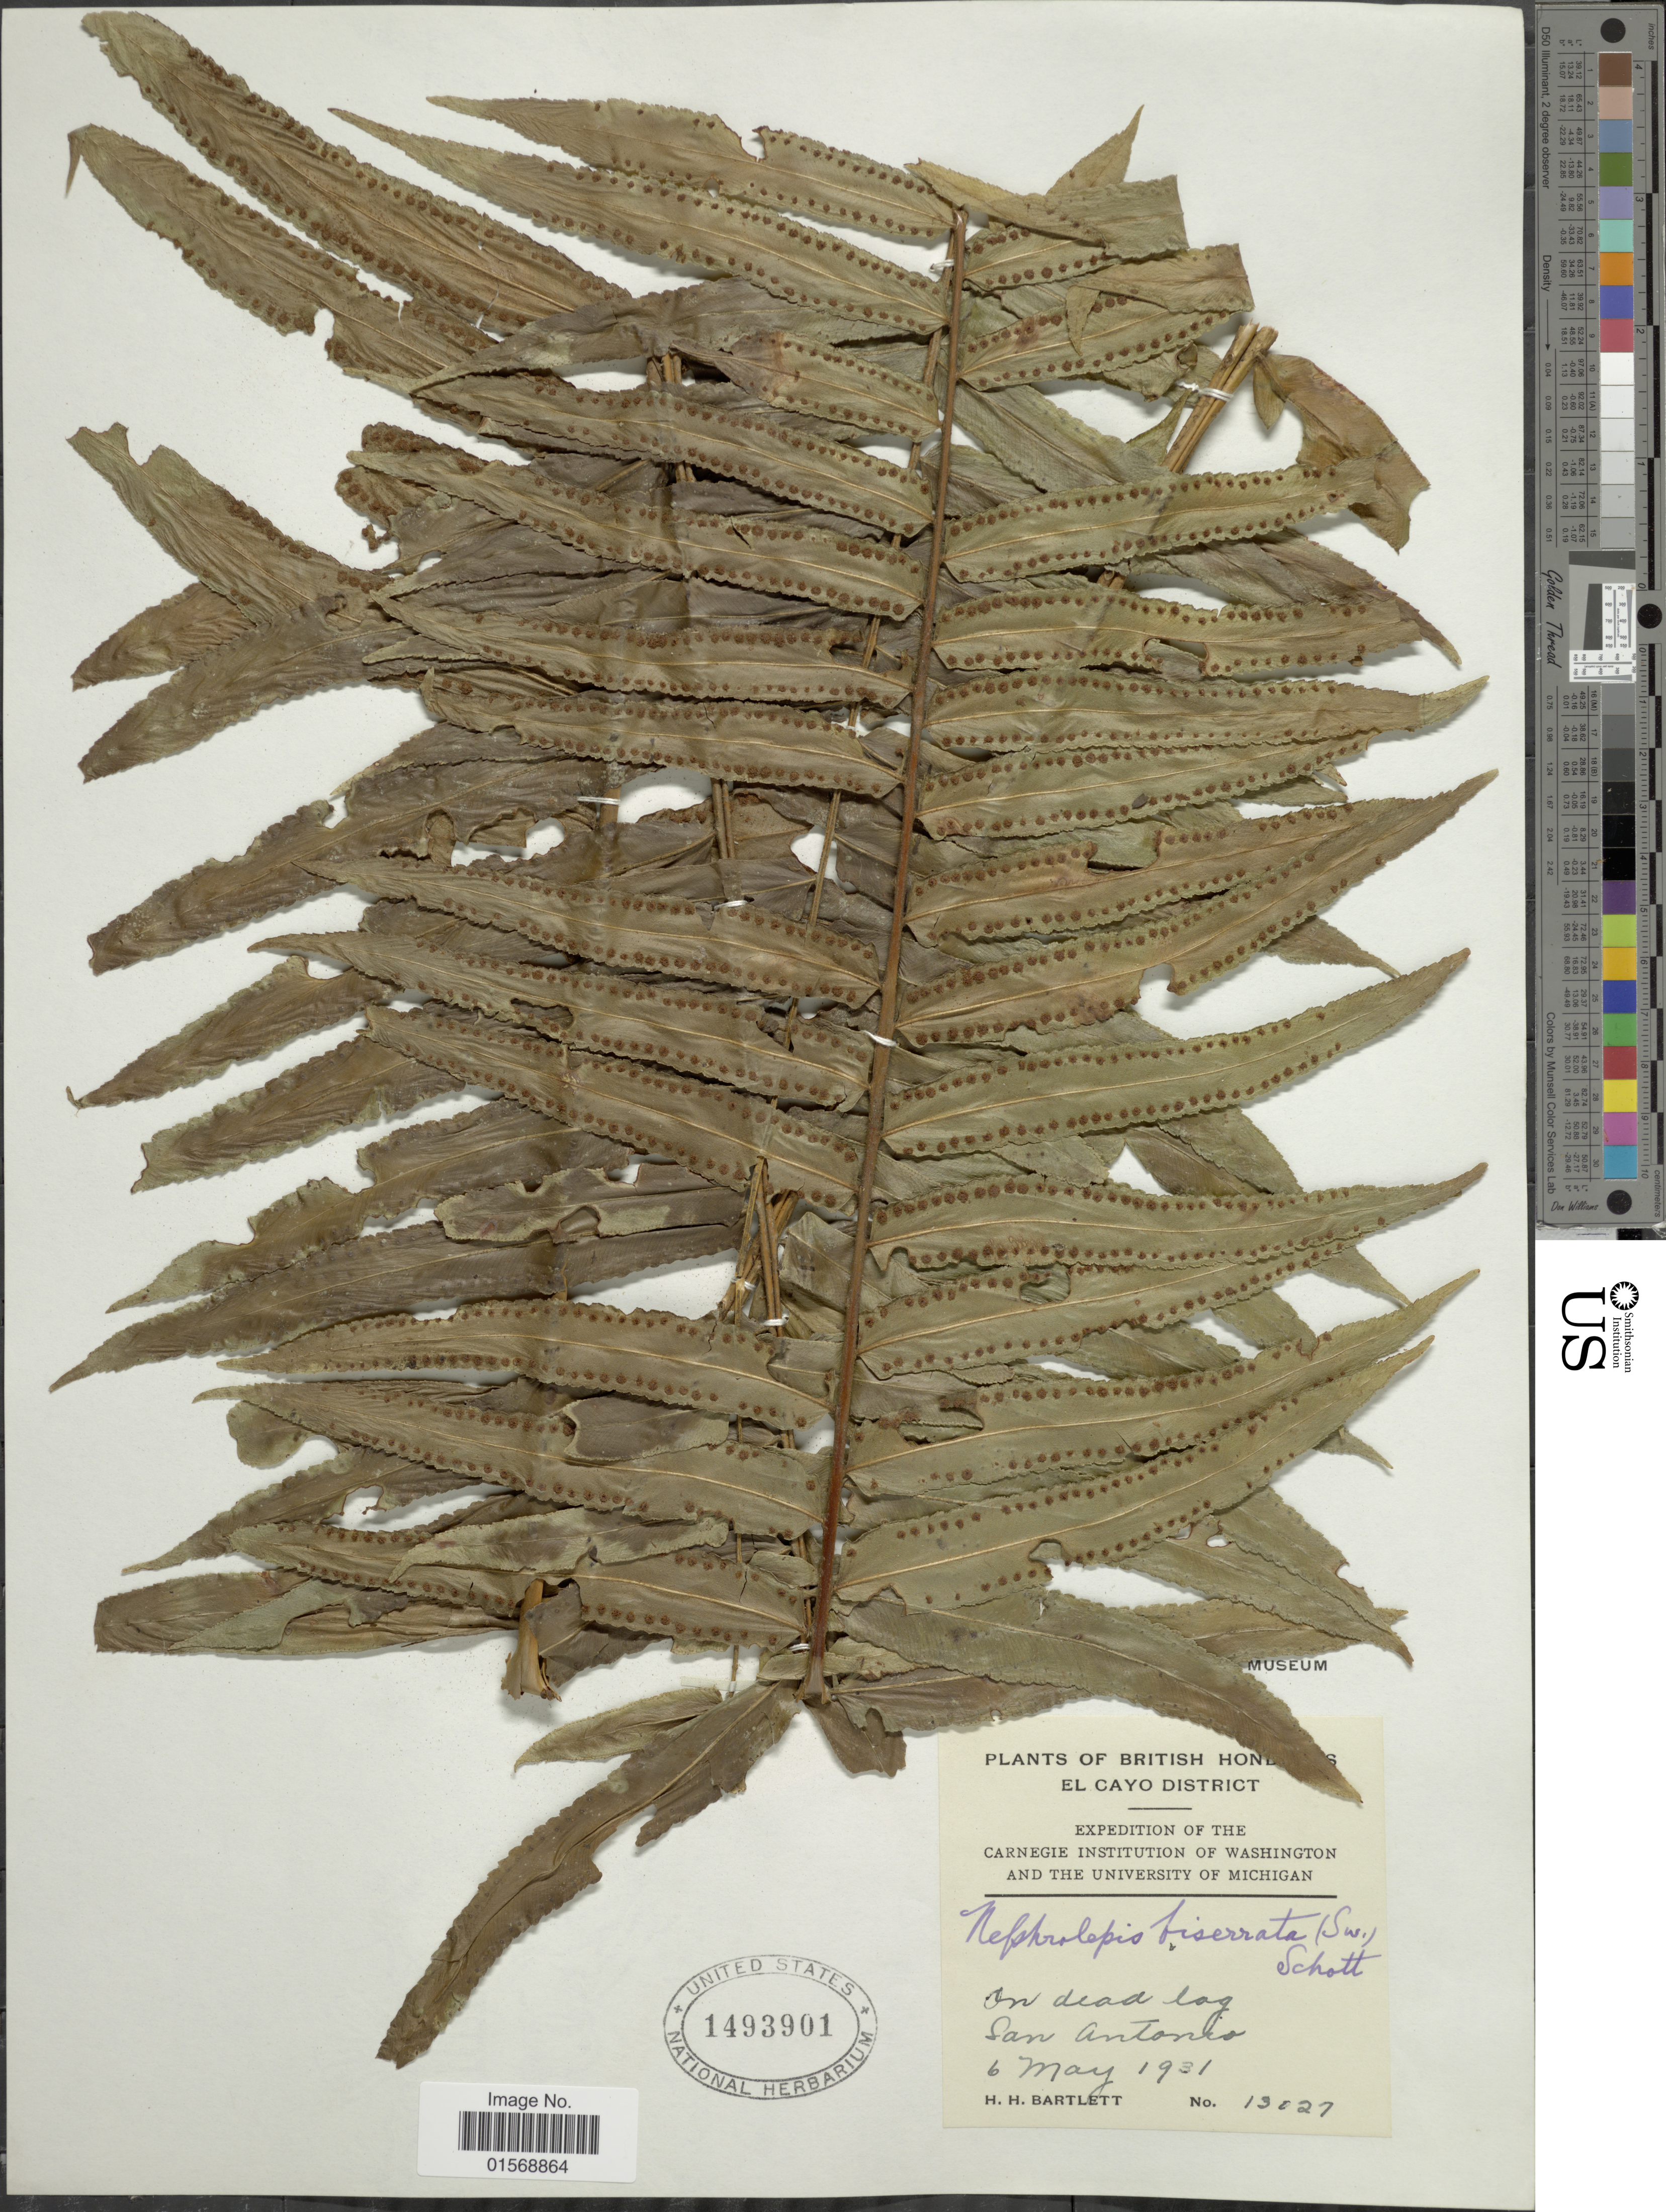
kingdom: Plantae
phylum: Tracheophyta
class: Polypodiopsida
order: Polypodiales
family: Nephrolepidaceae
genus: Nephrolepis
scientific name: Nephrolepis biserrata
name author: (Sw.) Schott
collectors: H. H. Bartlett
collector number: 13027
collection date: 1931-05-06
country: Belize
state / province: Cayo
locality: British Honduras. El Cayo District, In dead log. San Antonio.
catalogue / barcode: US 1493901